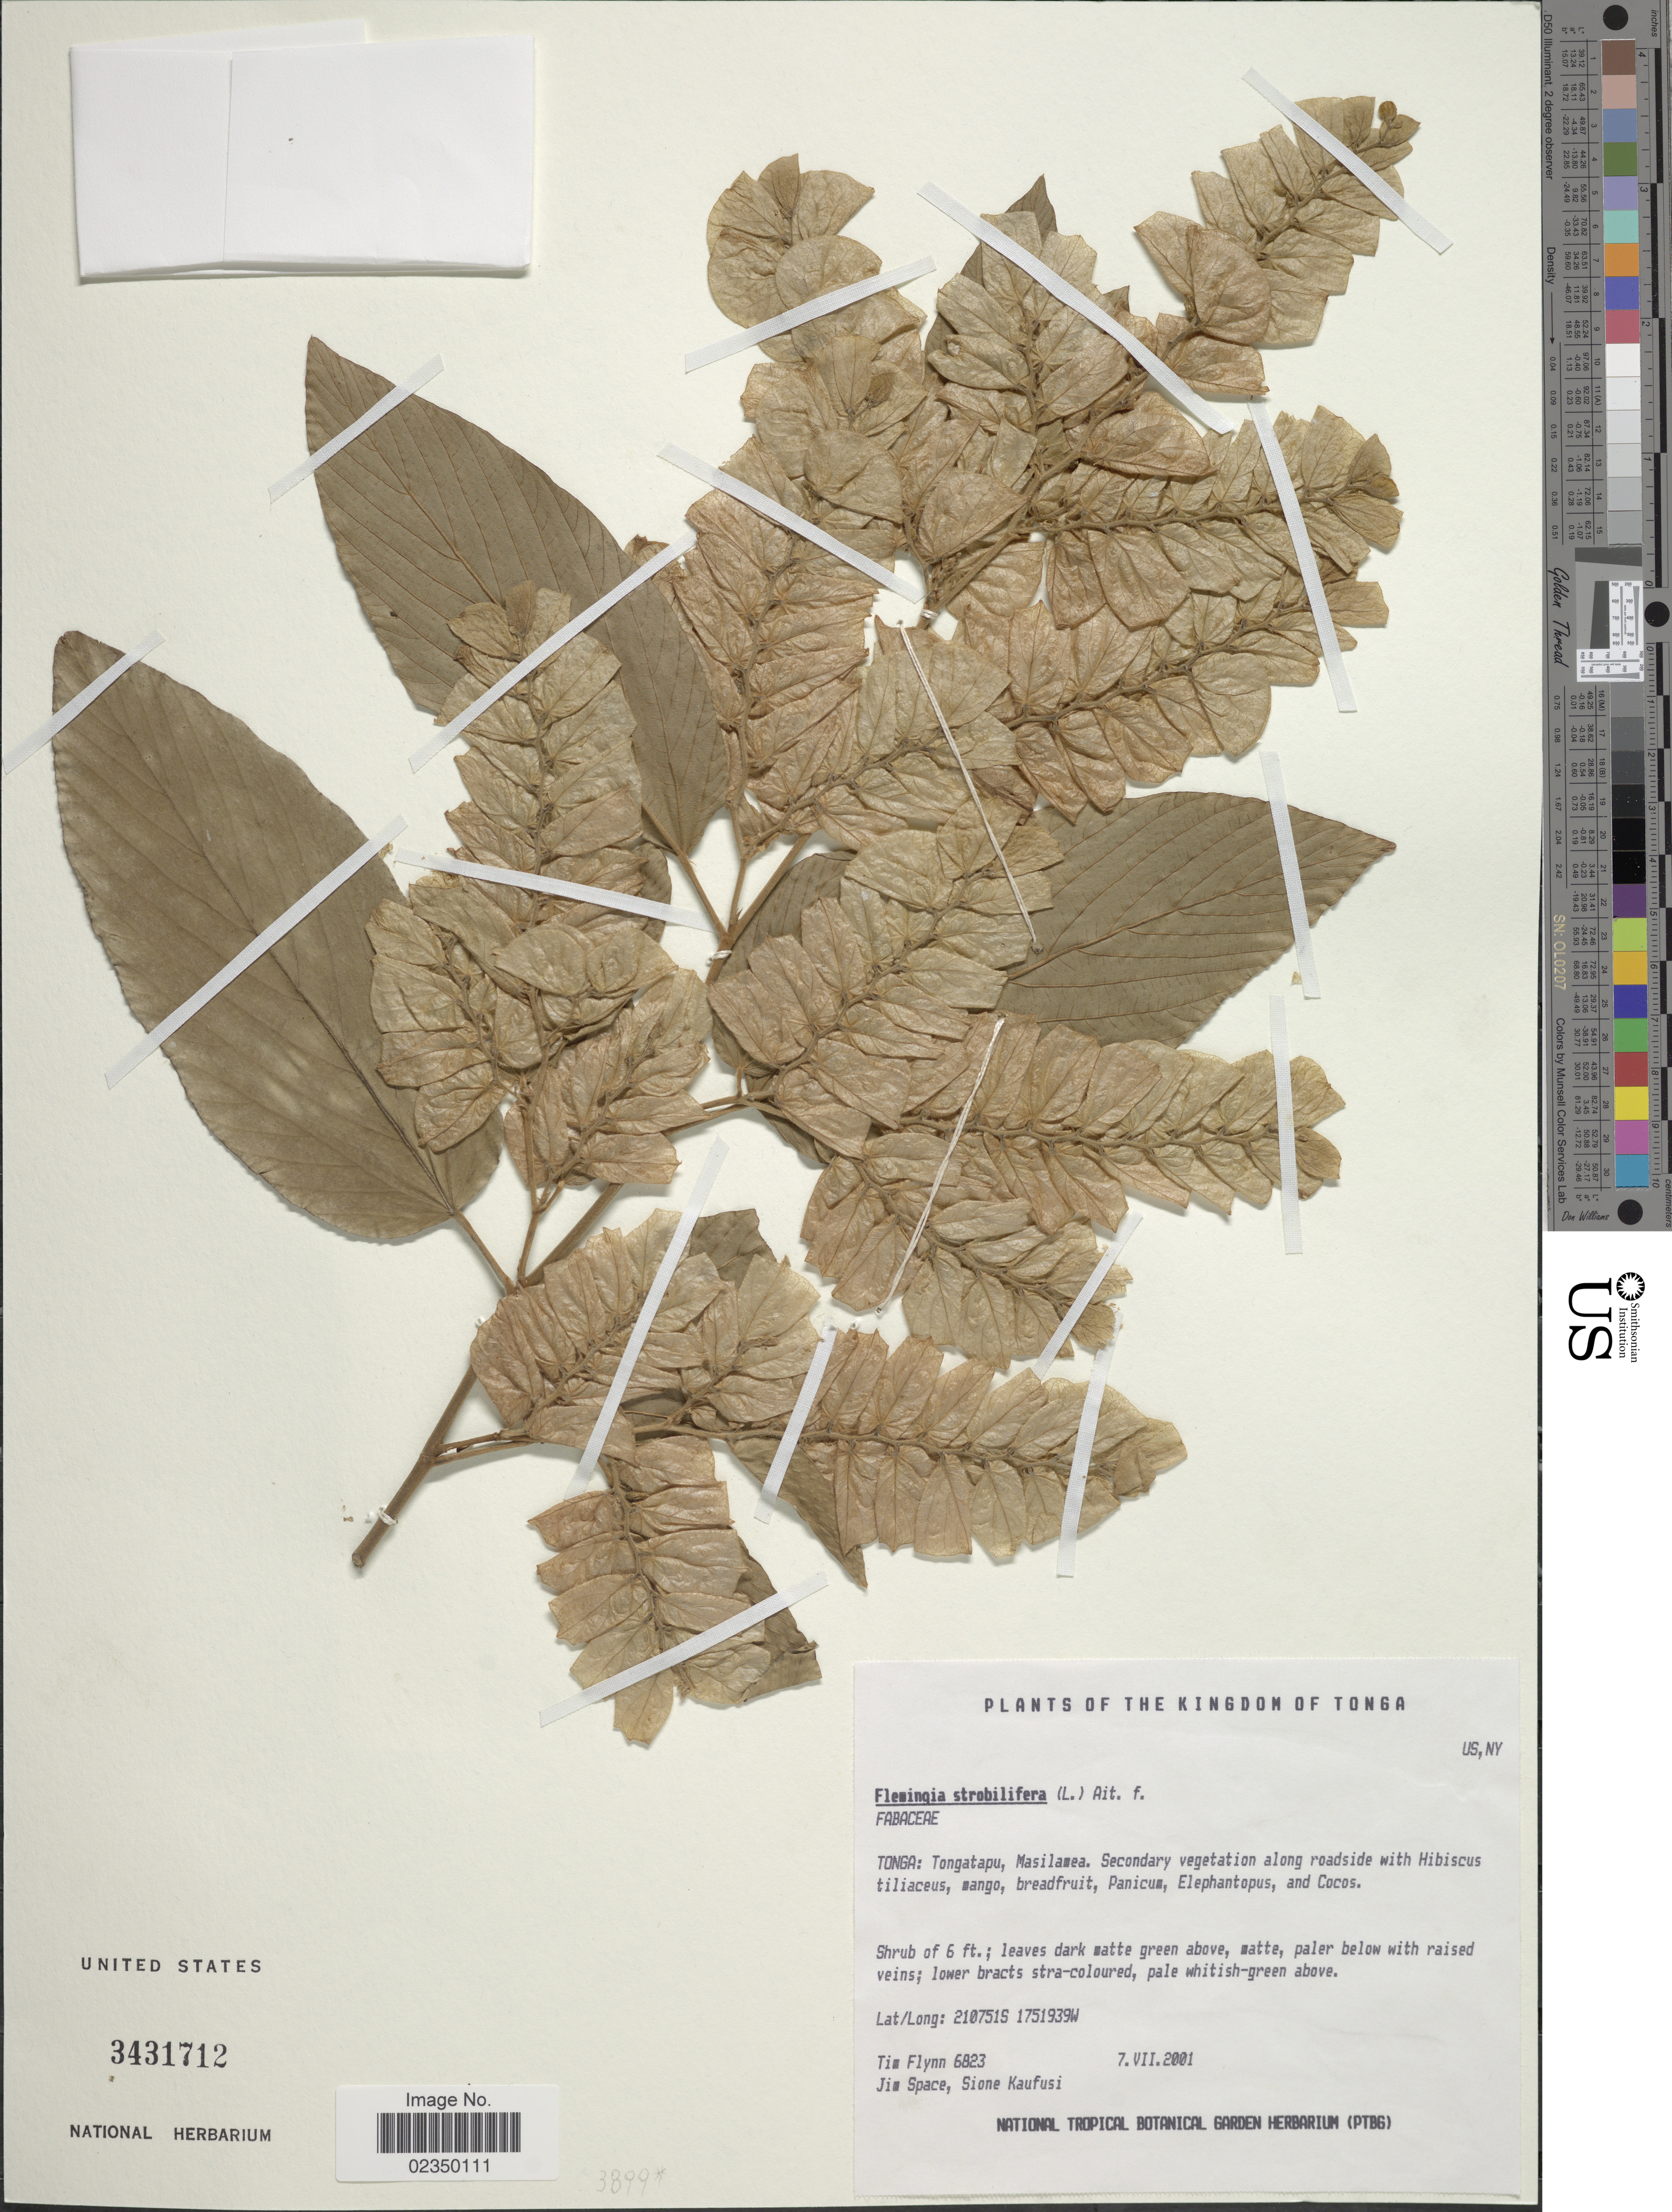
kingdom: Plantae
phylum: Tracheophyta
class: Magnoliopsida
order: Fabales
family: Fabaceae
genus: Flemingia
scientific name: Flemingia strobilifera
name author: (L.) W.T. Aiton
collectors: T. Flynn, J. Space & S. Kaufusi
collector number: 6823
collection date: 2001-07-07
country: Tonga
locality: Tonga: Tongatapu, Masilamea. Kingdom of Tonga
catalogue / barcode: US 3431712